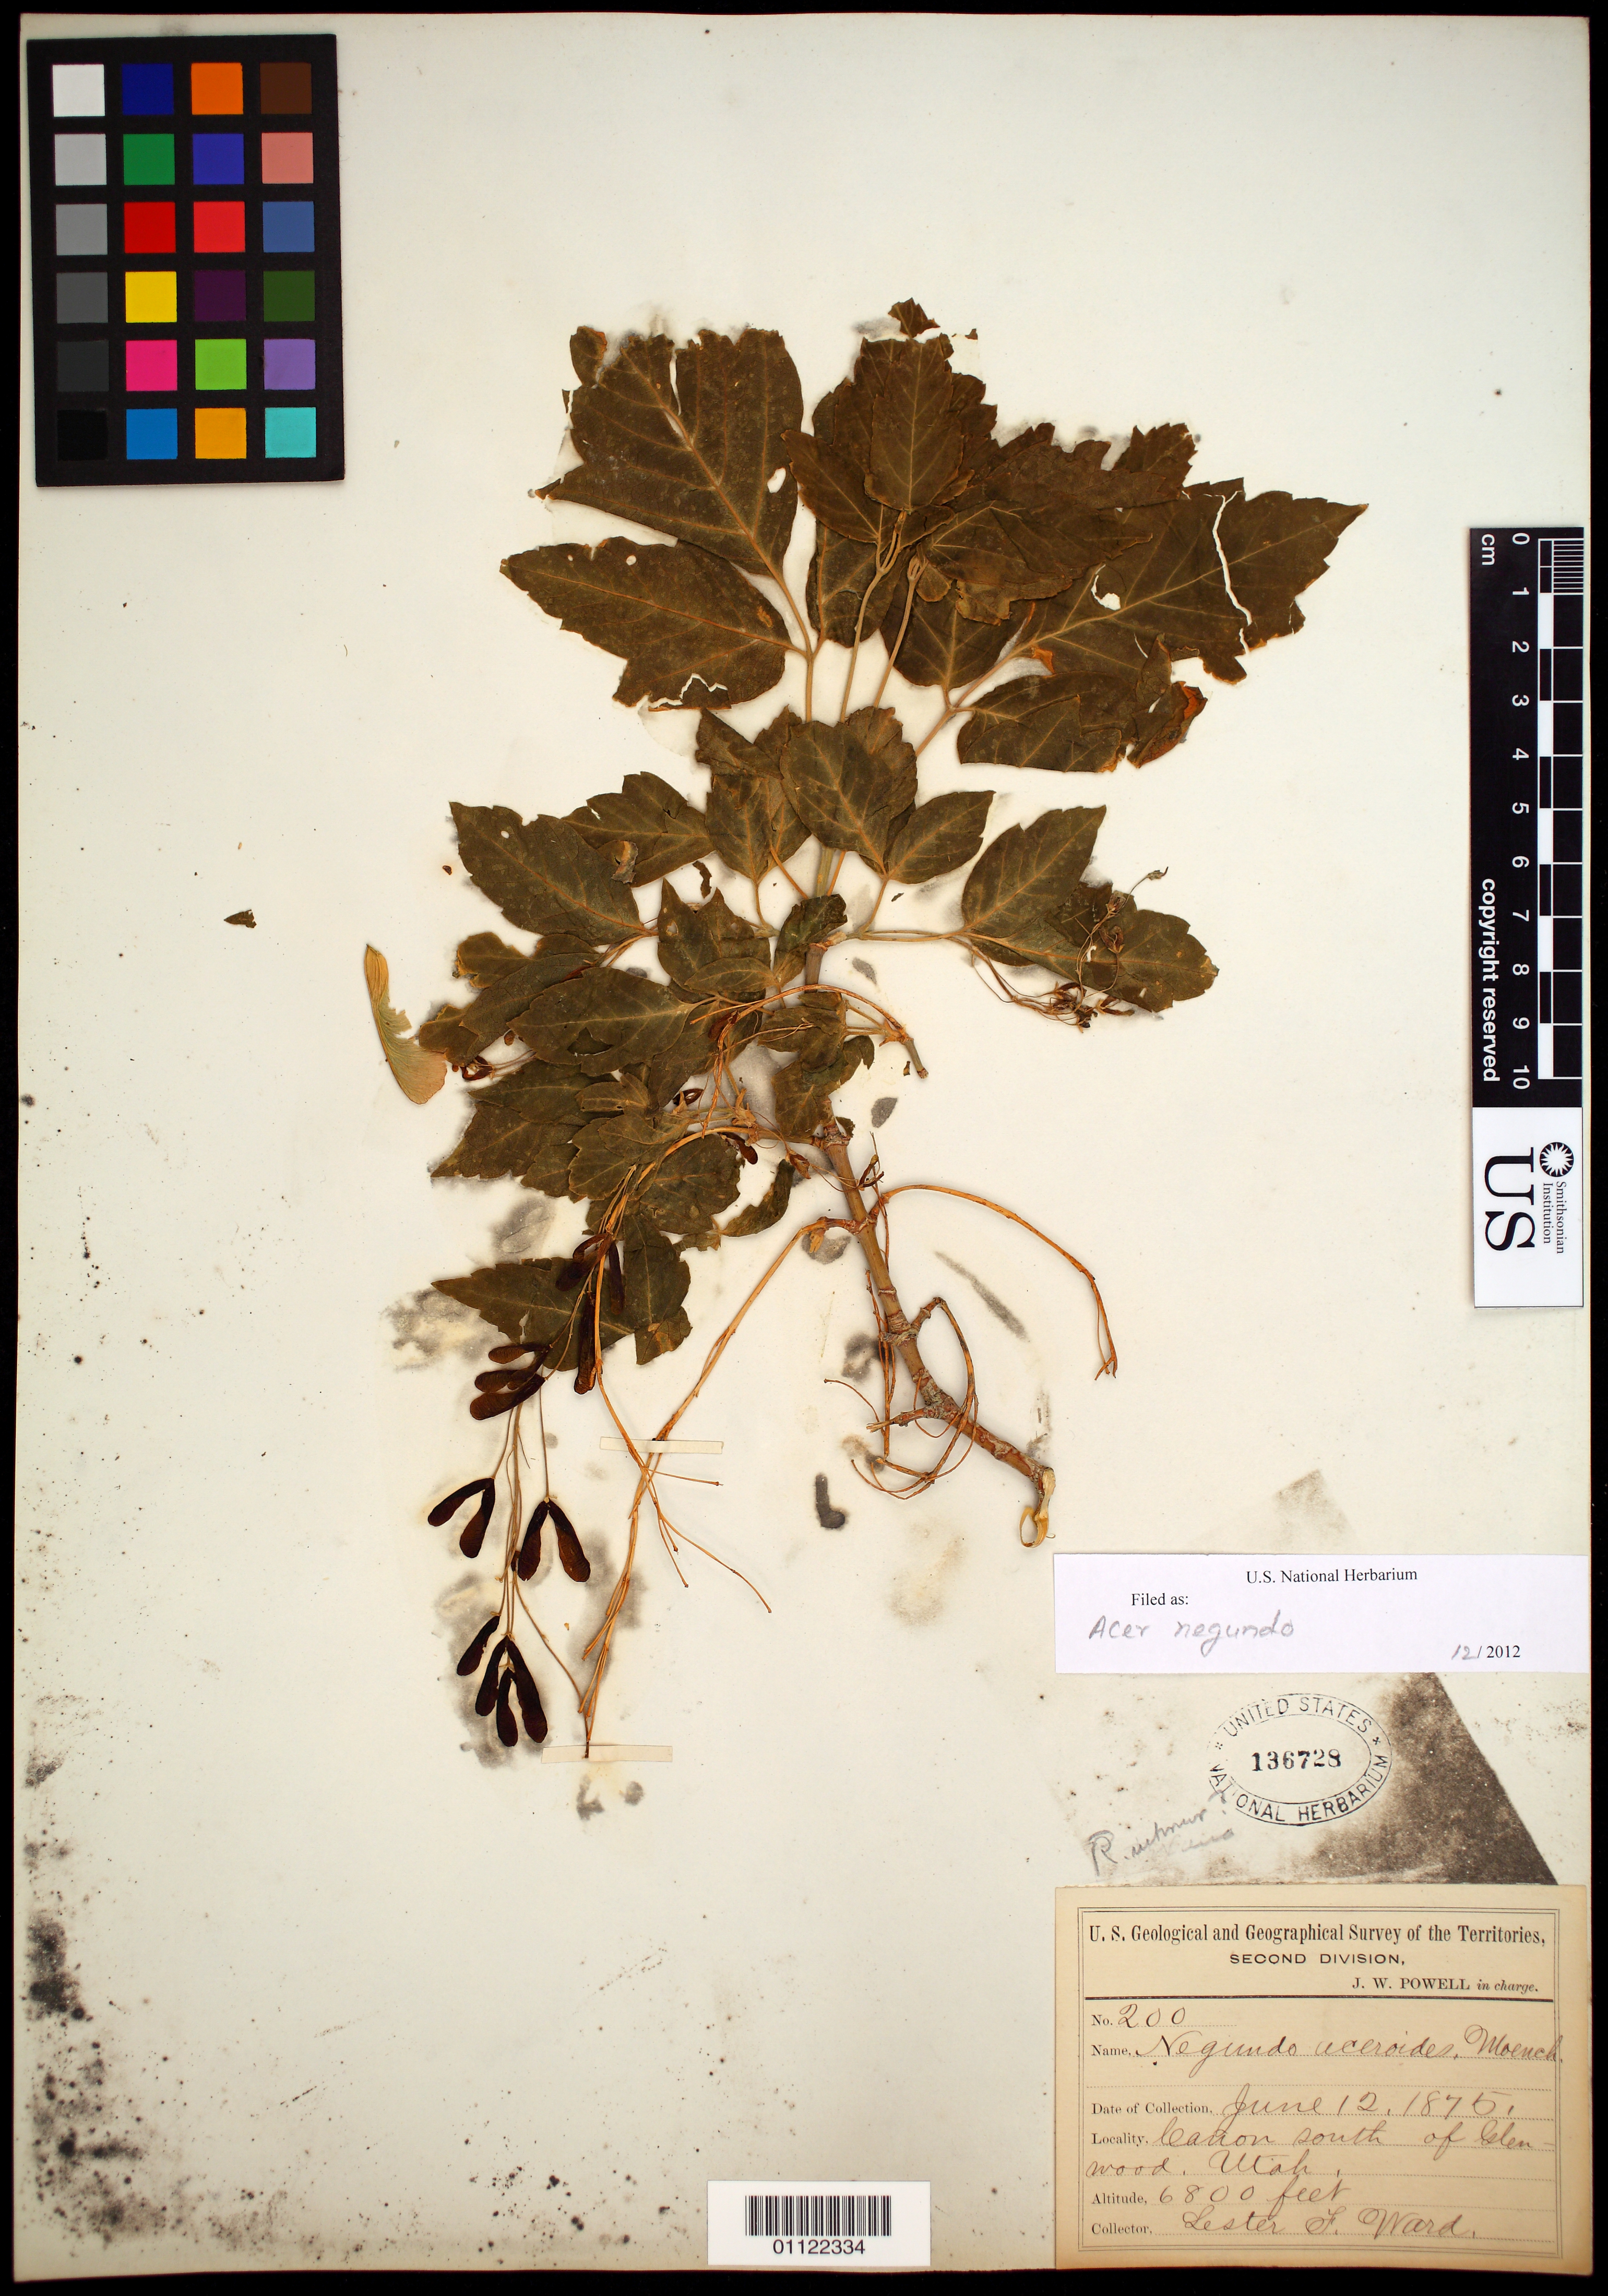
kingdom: Plantae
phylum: Tracheophyta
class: Magnoliopsida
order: Sapindales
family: Sapindaceae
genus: Acer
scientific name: Acer negundo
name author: L.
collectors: L. F. Ward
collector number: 200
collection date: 1875-06-12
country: United States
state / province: Utah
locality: Canyon south of Glenwood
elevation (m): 2073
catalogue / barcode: US 136728